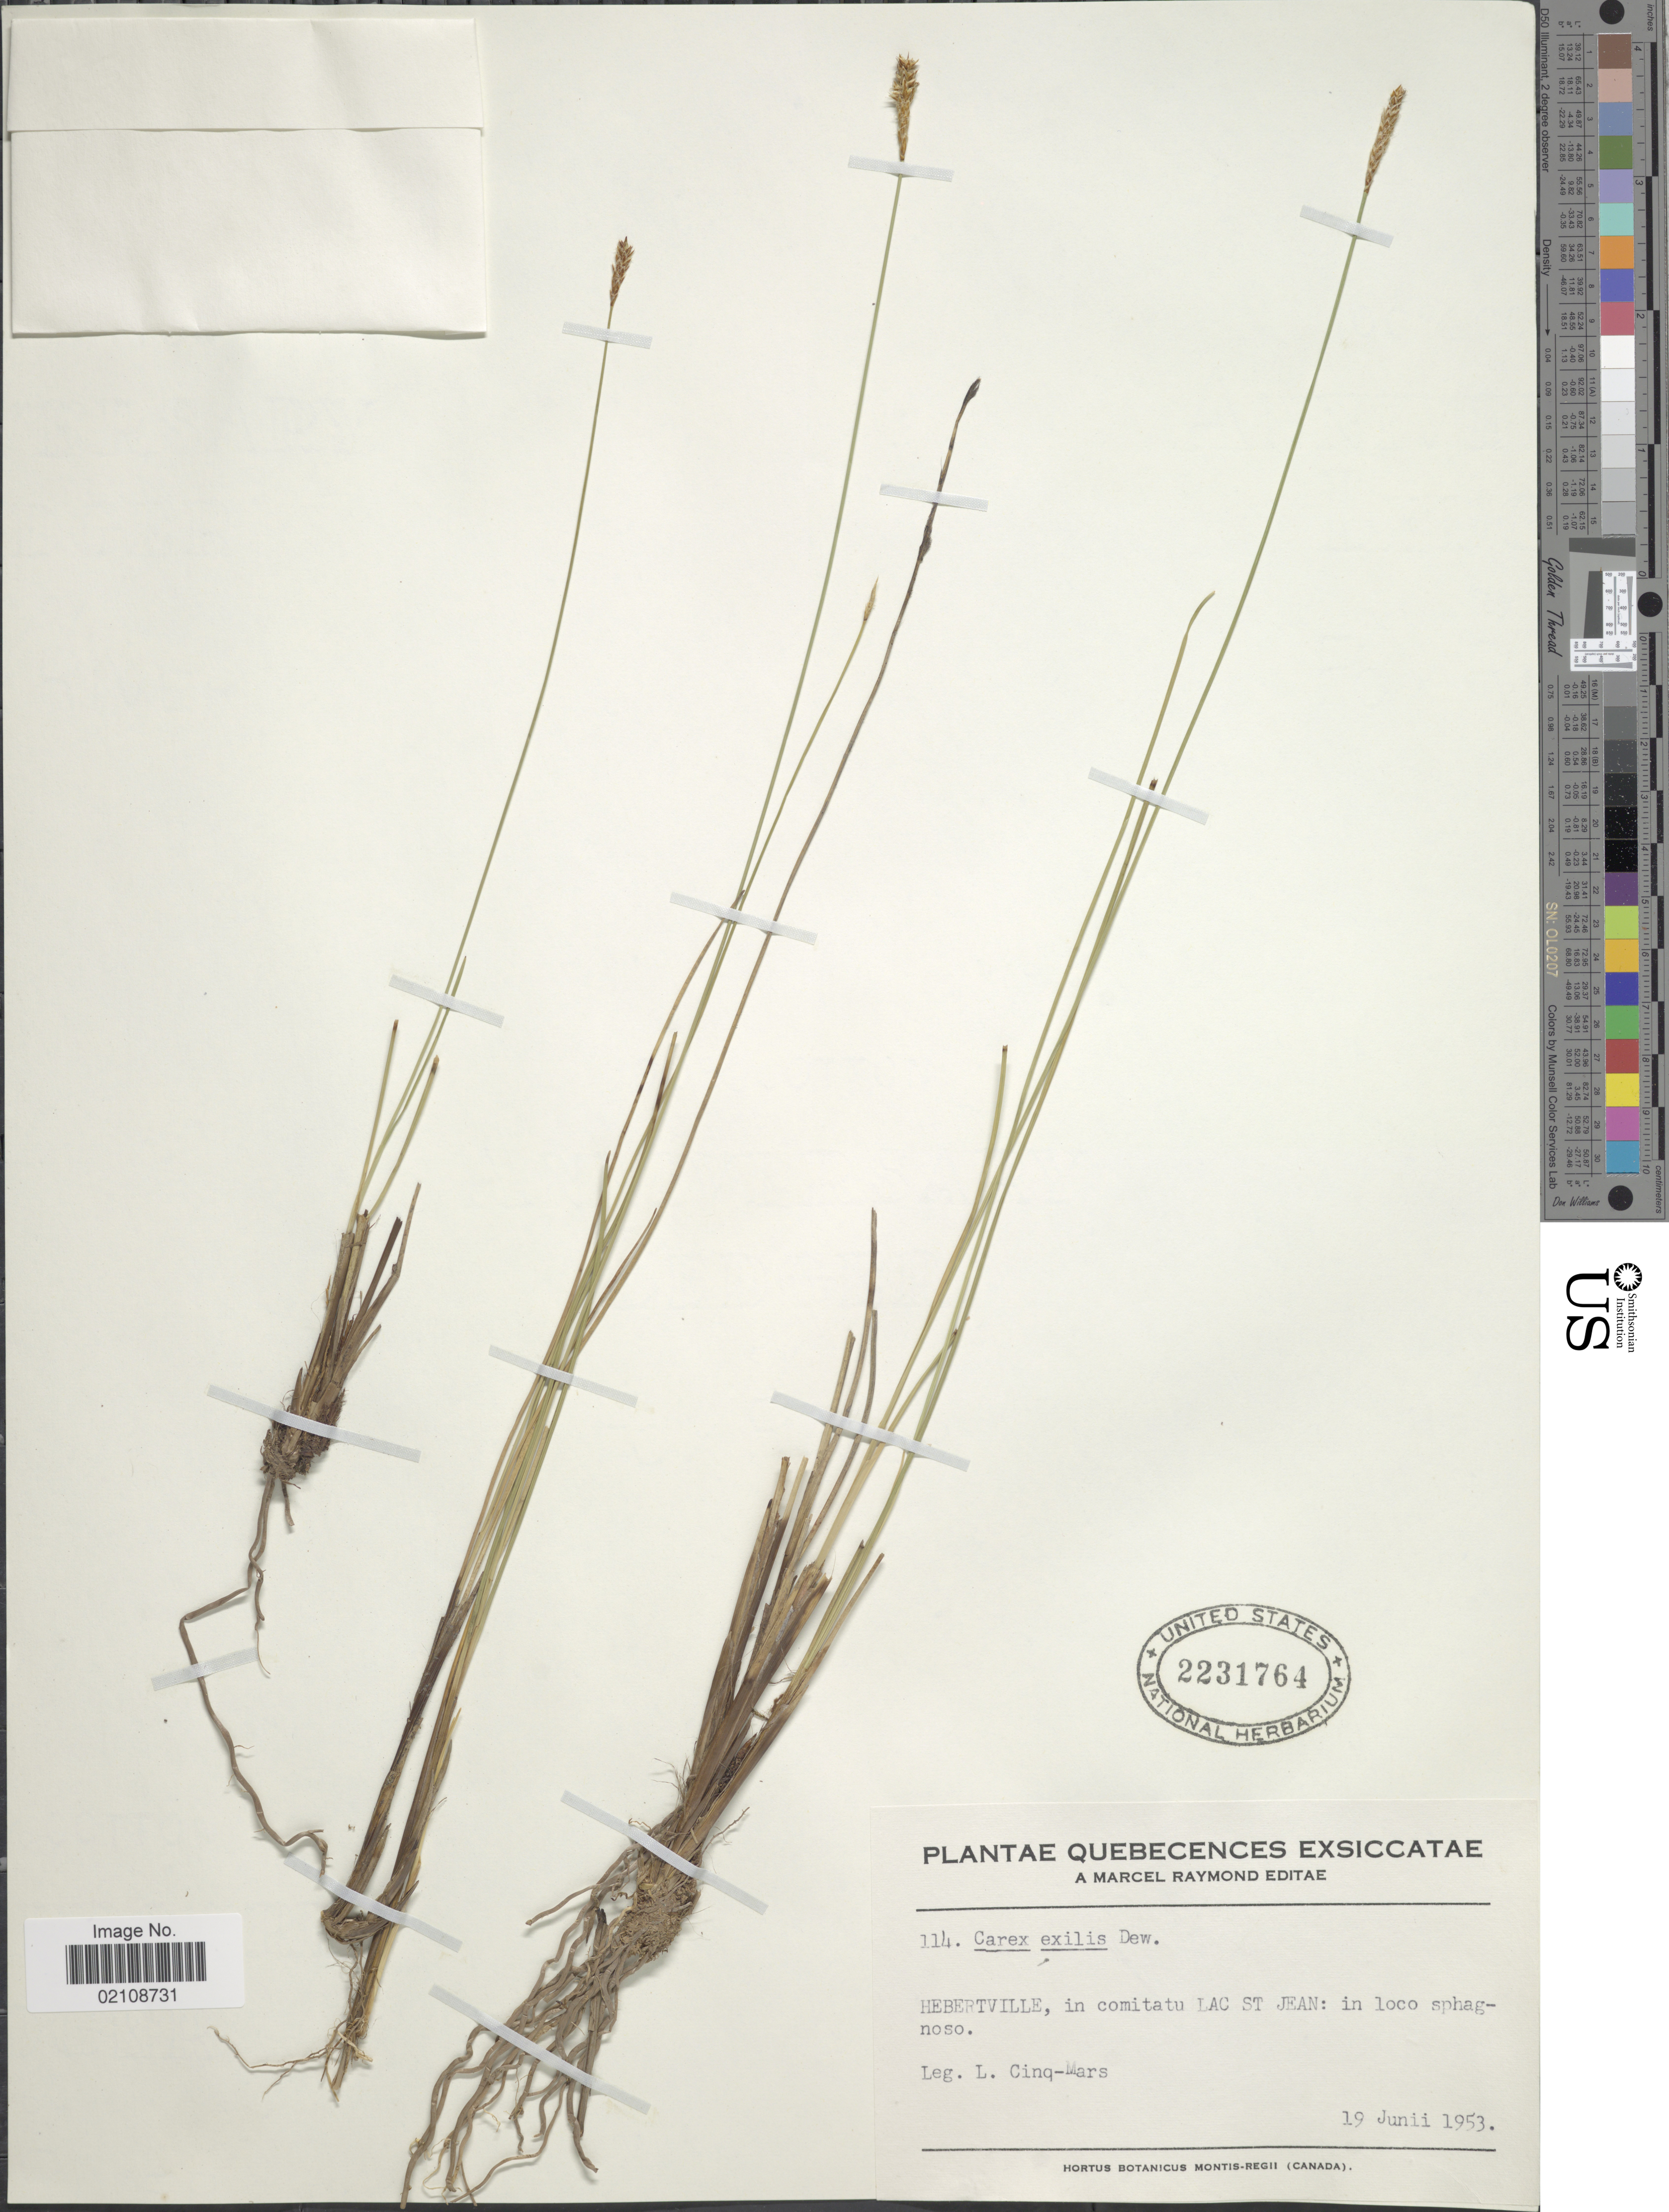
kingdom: Plantae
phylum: Tracheophyta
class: Liliopsida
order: Poales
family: Cyperaceae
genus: Carex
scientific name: Carex exilis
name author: Dewey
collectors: L. Cinq-Mars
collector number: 114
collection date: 1953-06-19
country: Canada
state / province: Quebec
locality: Quebecences, Hebertville, in comitatu Lac St Jean: in loco sphagnoso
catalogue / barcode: US 2231764